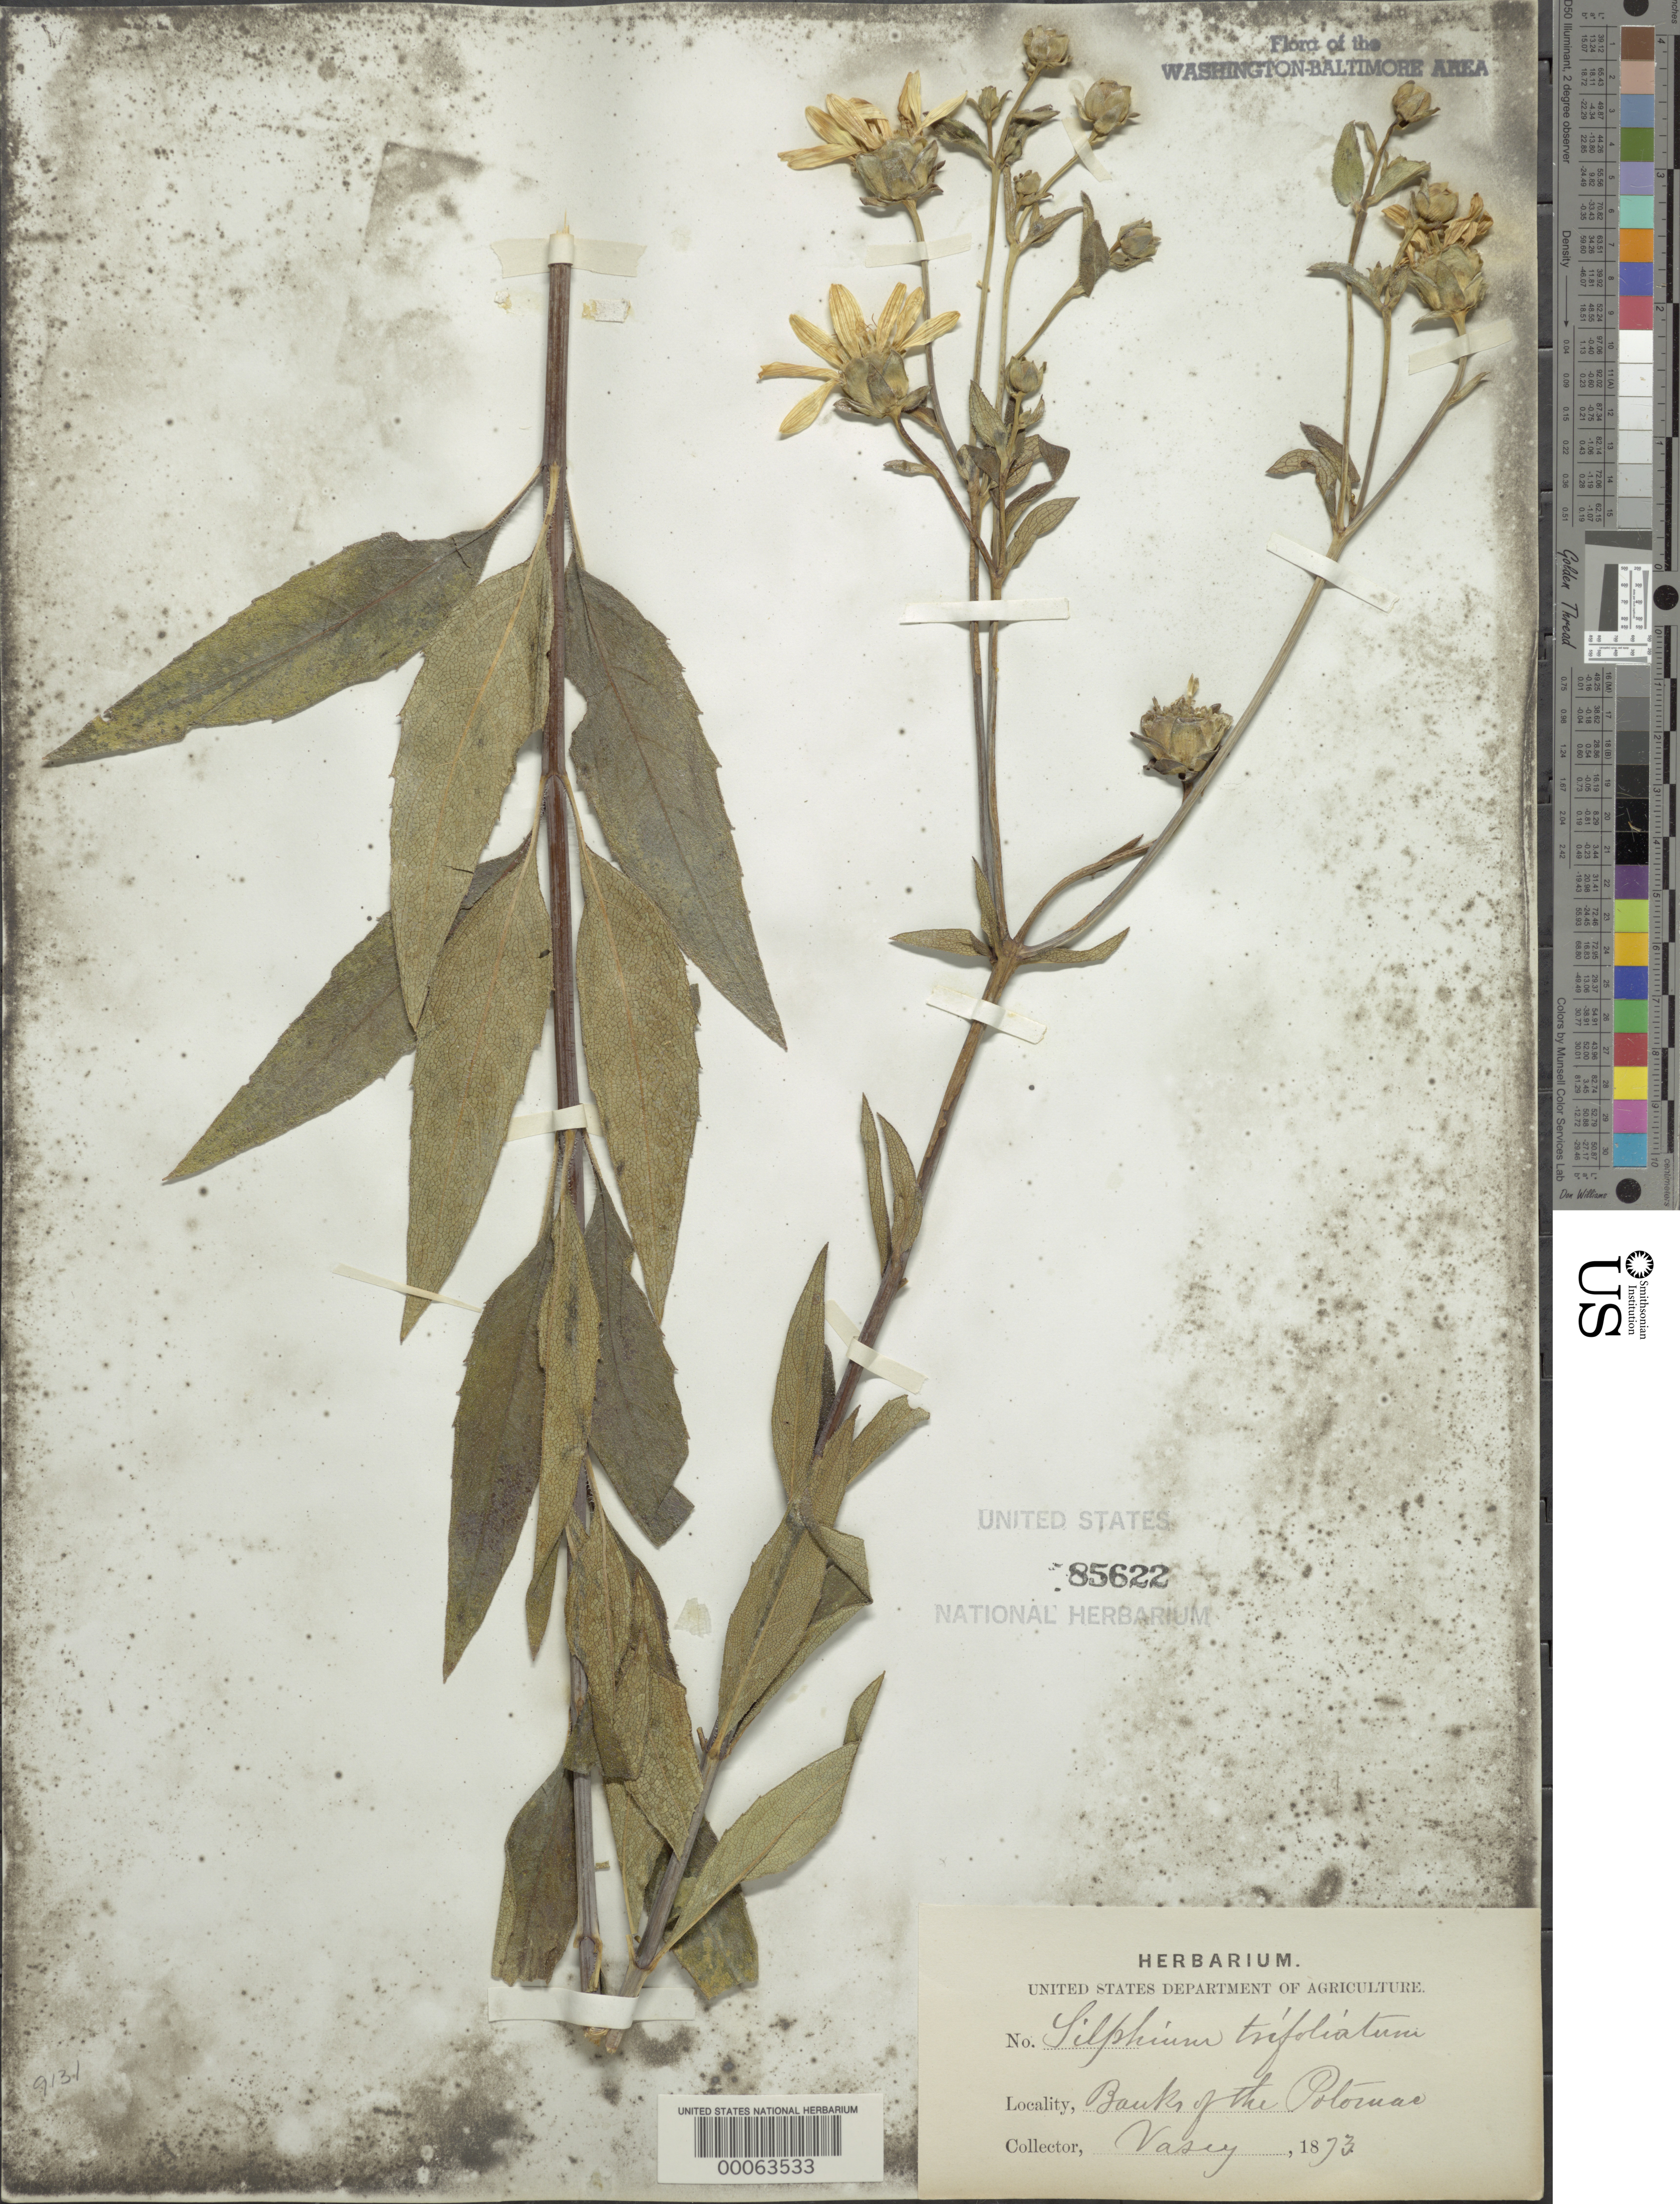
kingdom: Plantae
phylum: Tracheophyta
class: Magnoliopsida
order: Asterales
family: Asteraceae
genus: Silphium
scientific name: Silphium asteriscus var. trifoliatum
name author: (L.) Clevinger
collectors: G. Vasey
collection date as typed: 1873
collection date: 1873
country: United States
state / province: District of Columbia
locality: Potomac Banks C. & O. Canal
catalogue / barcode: US 85622